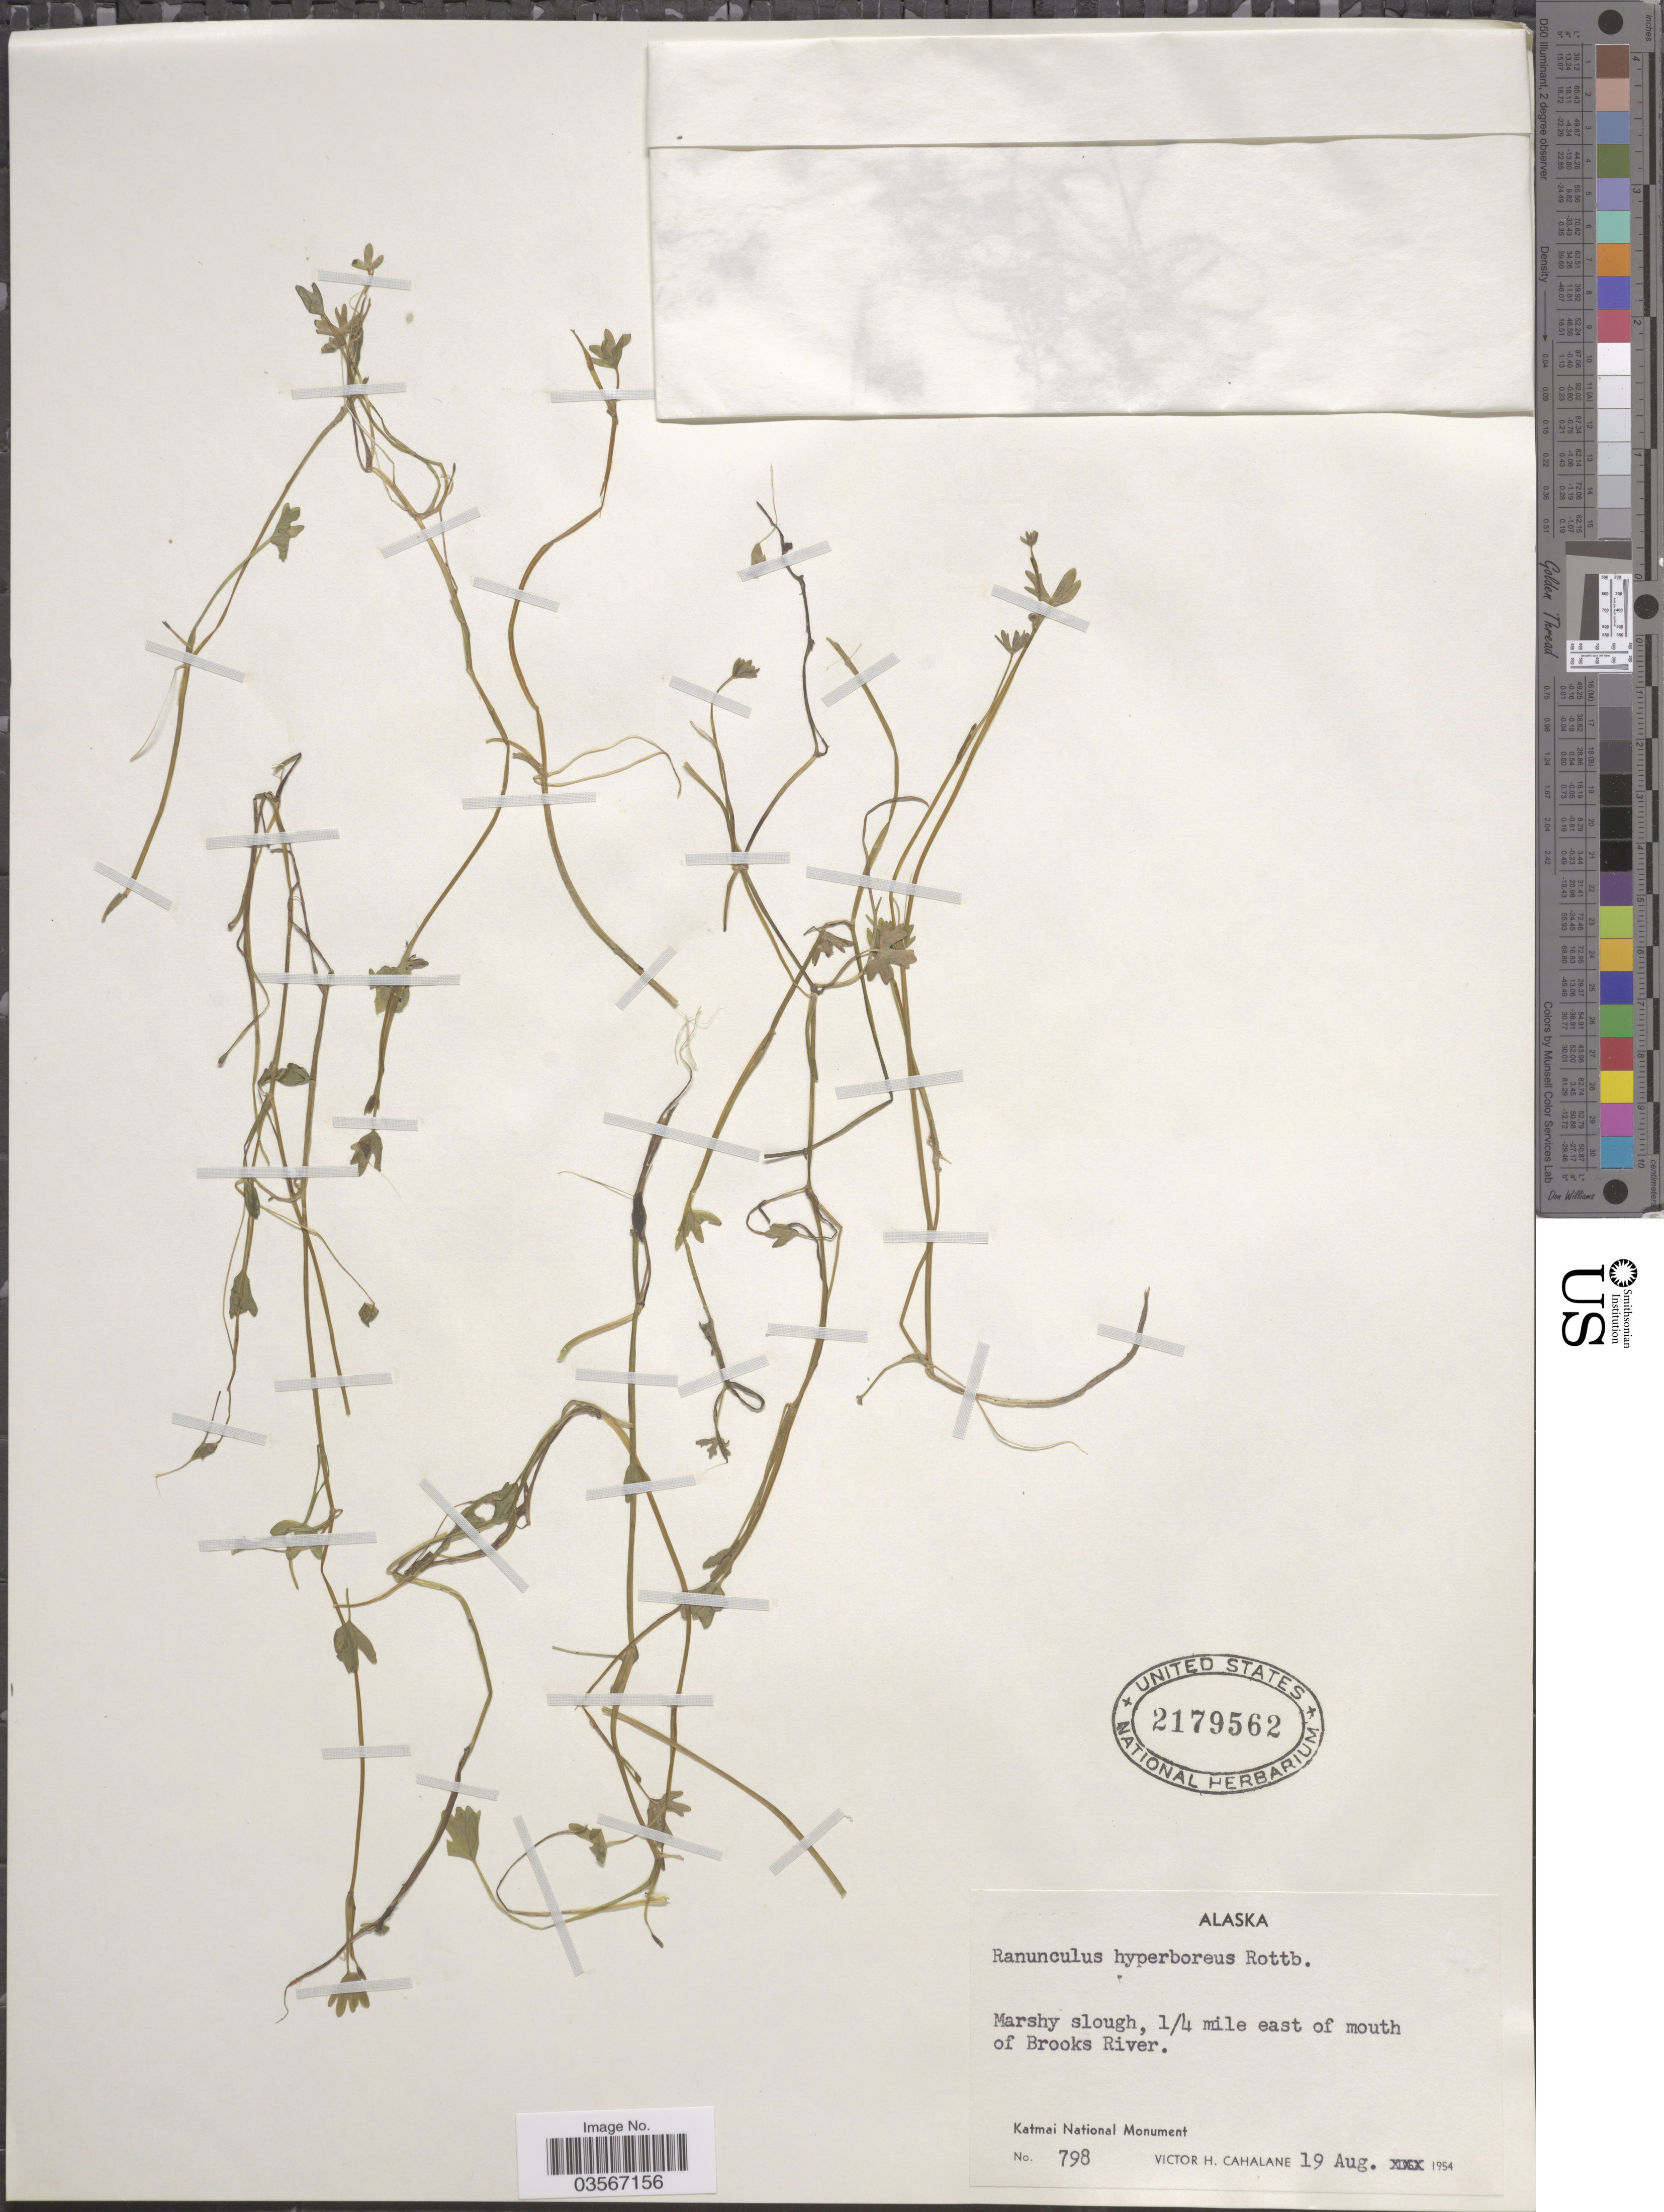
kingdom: Plantae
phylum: Tracheophyta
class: Magnoliopsida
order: Ranunculales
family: Ranunculaceae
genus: Ranunculus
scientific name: Ranunculus hyperboreus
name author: Rottb.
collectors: V. Cahalane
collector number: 798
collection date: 1954-08-19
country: United States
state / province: Alaska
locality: ¼ mile east of mouth of Brooks River. Katmai National Monument.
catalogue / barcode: US 2179562